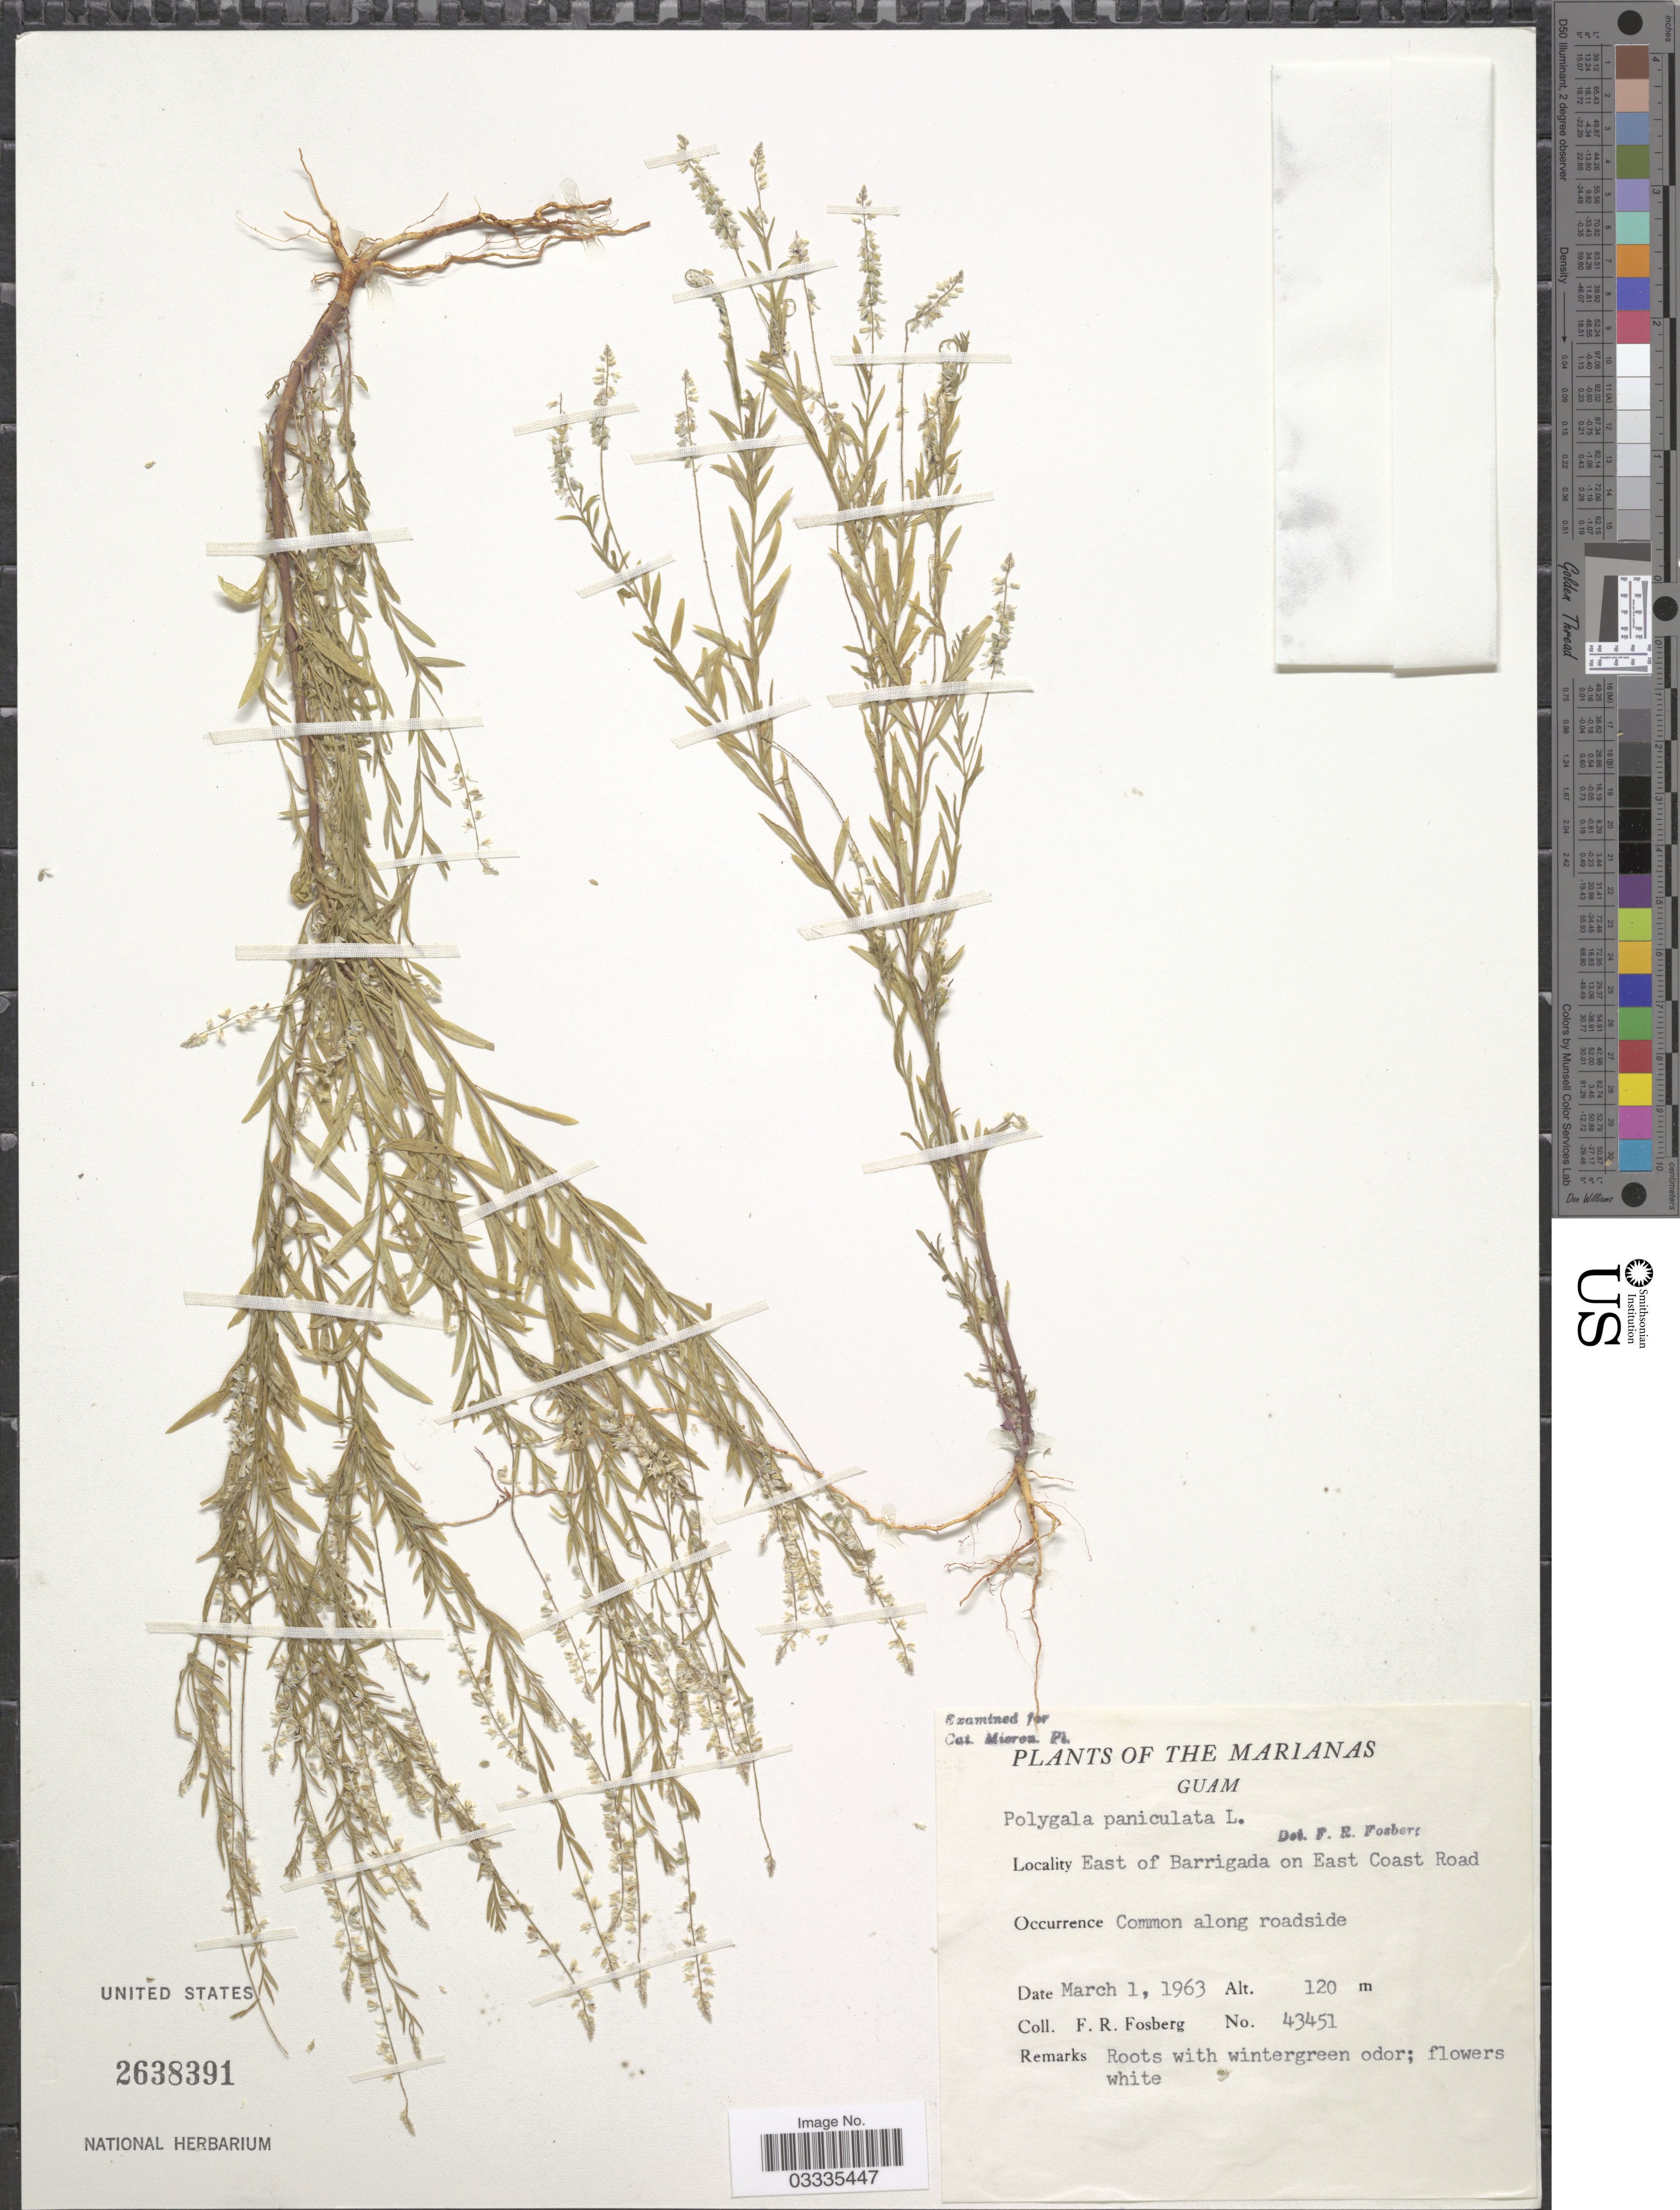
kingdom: Plantae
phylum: Tracheophyta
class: Magnoliopsida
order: Fabales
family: Polygalaceae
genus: Polygala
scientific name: Polygala paniculata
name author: L.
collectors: F. R. Fosberg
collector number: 43451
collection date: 1963-03-01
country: Guam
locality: The Marianas. East of Barrigada on East Coast Road.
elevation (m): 120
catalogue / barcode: US 2638391